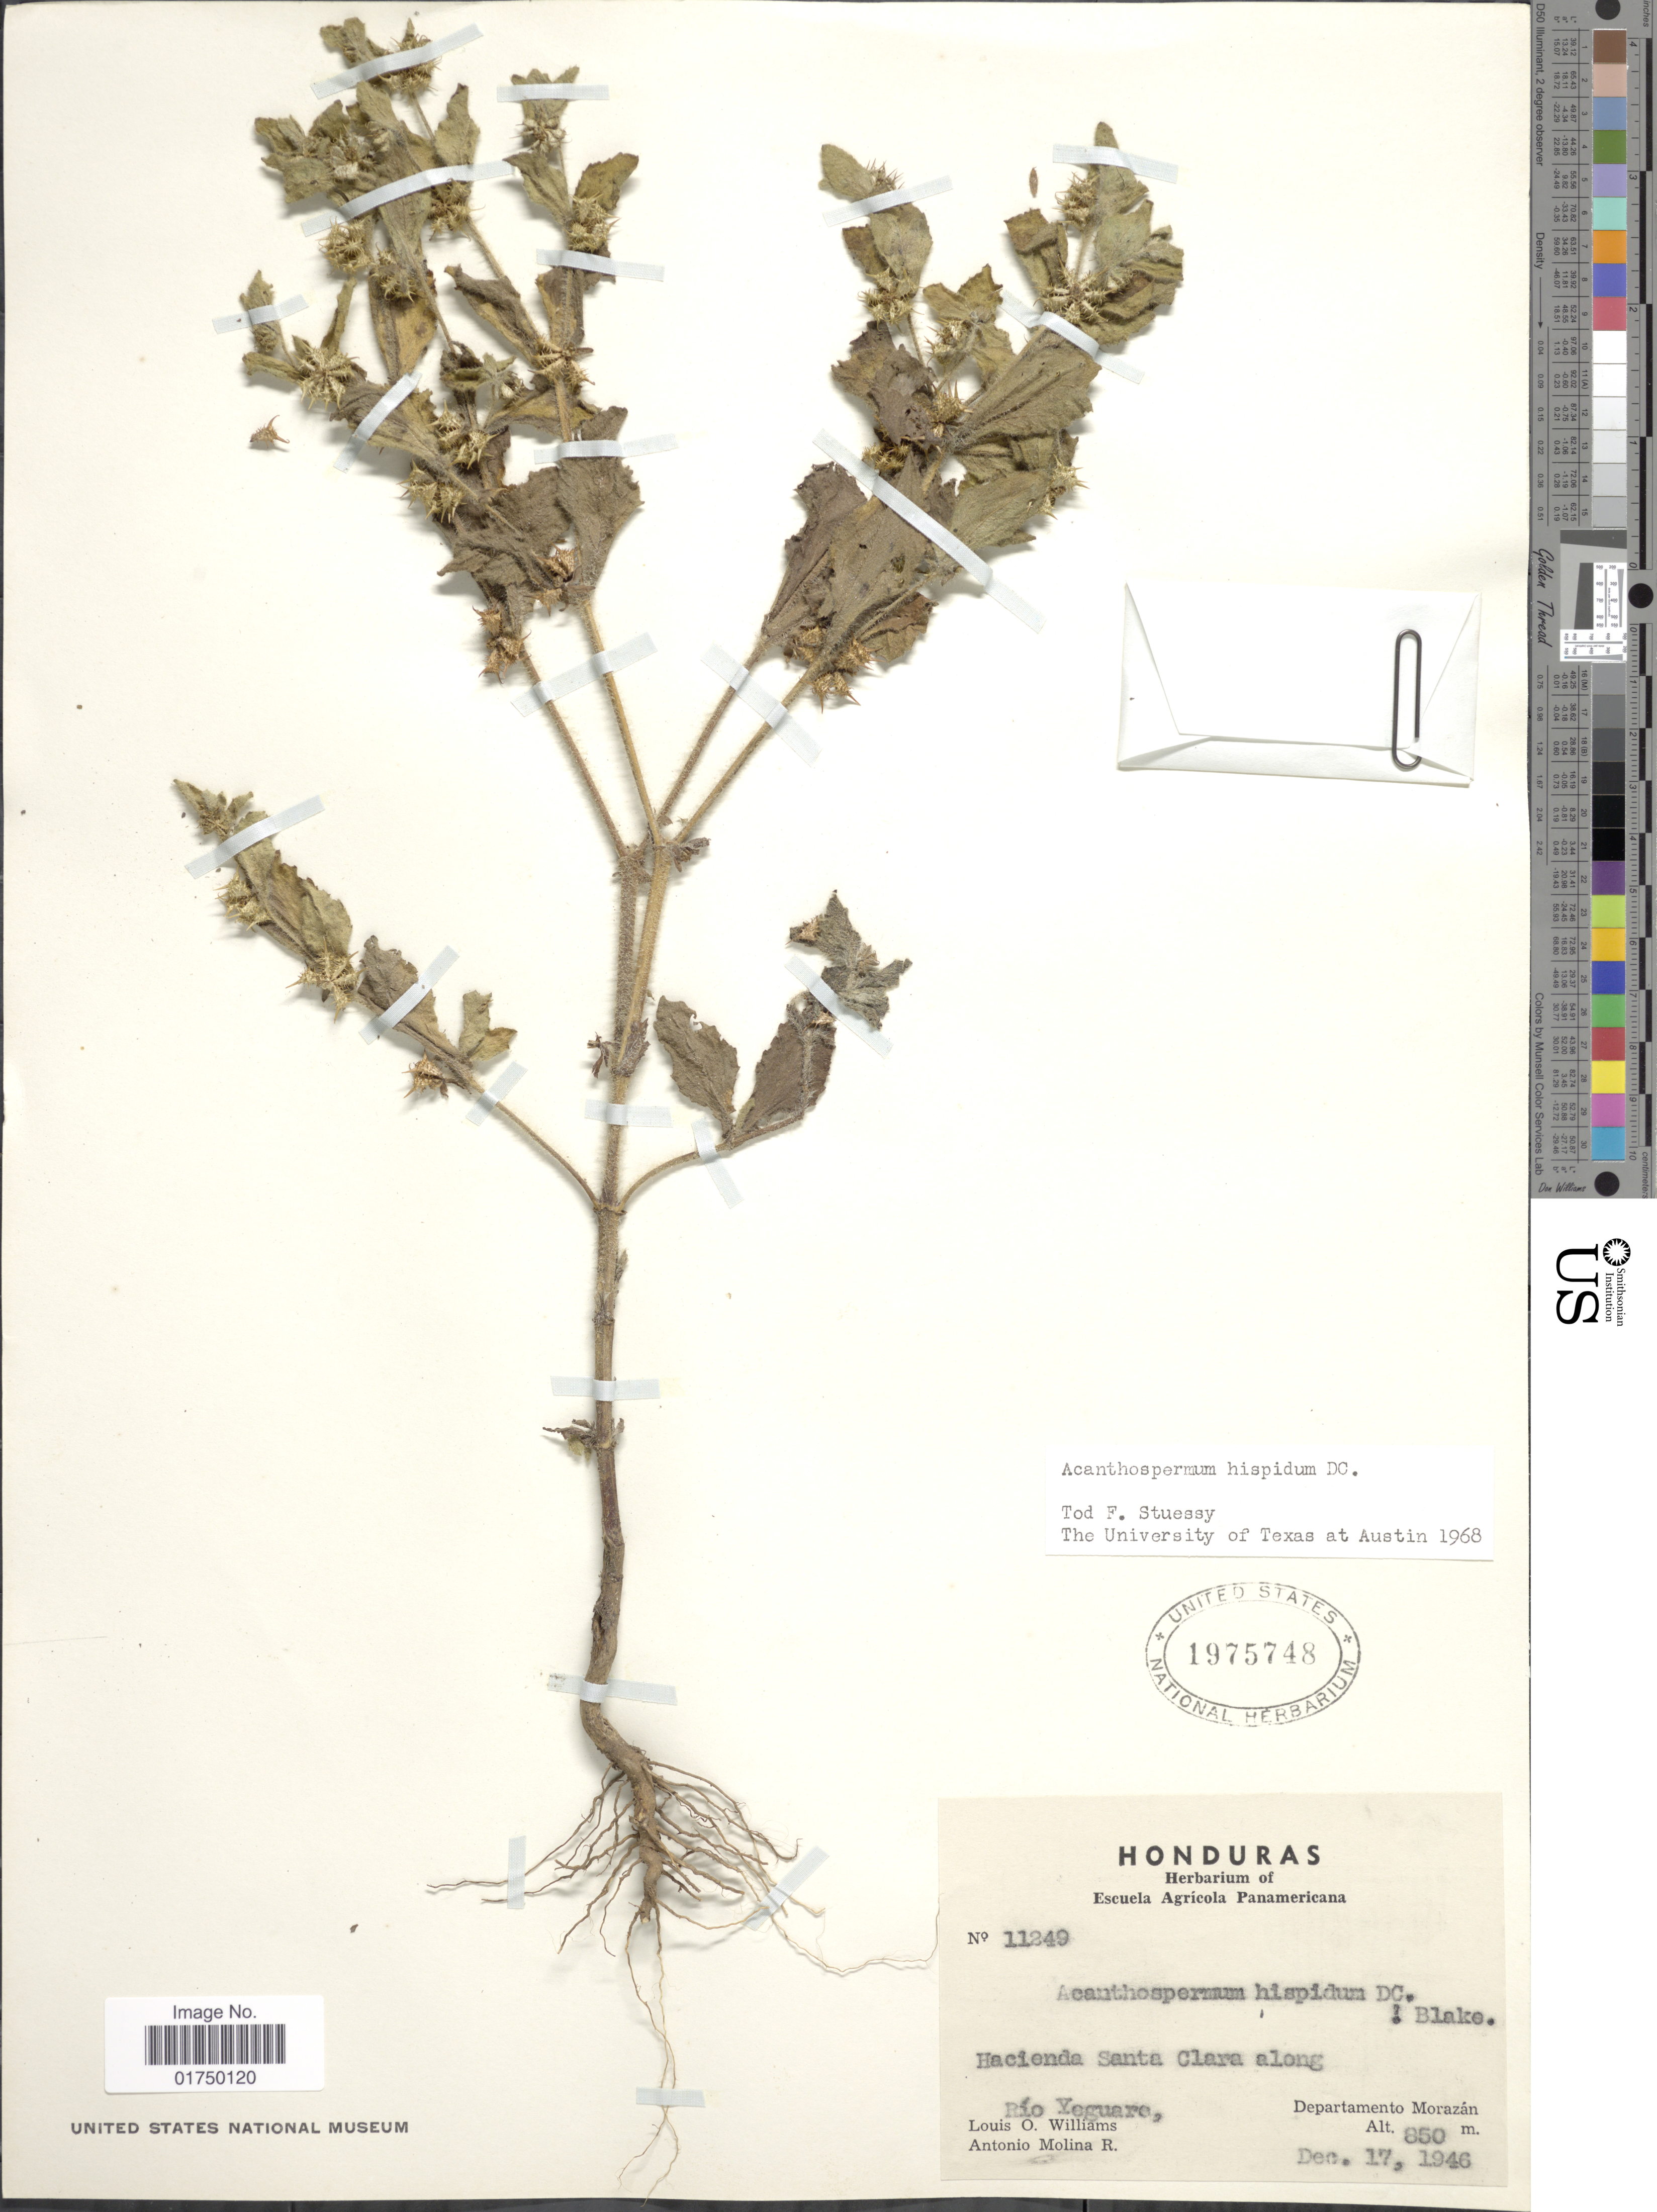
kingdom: Plantae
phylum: Tracheophyta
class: Magnoliopsida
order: Asterales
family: Asteraceae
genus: Acanthospermum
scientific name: Acanthospermum hispidum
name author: DC.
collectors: L. O. Williams & A. Molina R.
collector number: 11249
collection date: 1946-12-17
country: Honduras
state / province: Fco. Morazán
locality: Hacienda Santa Clara along Río Yeguare, Departamento Morazán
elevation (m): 850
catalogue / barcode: US 1975748